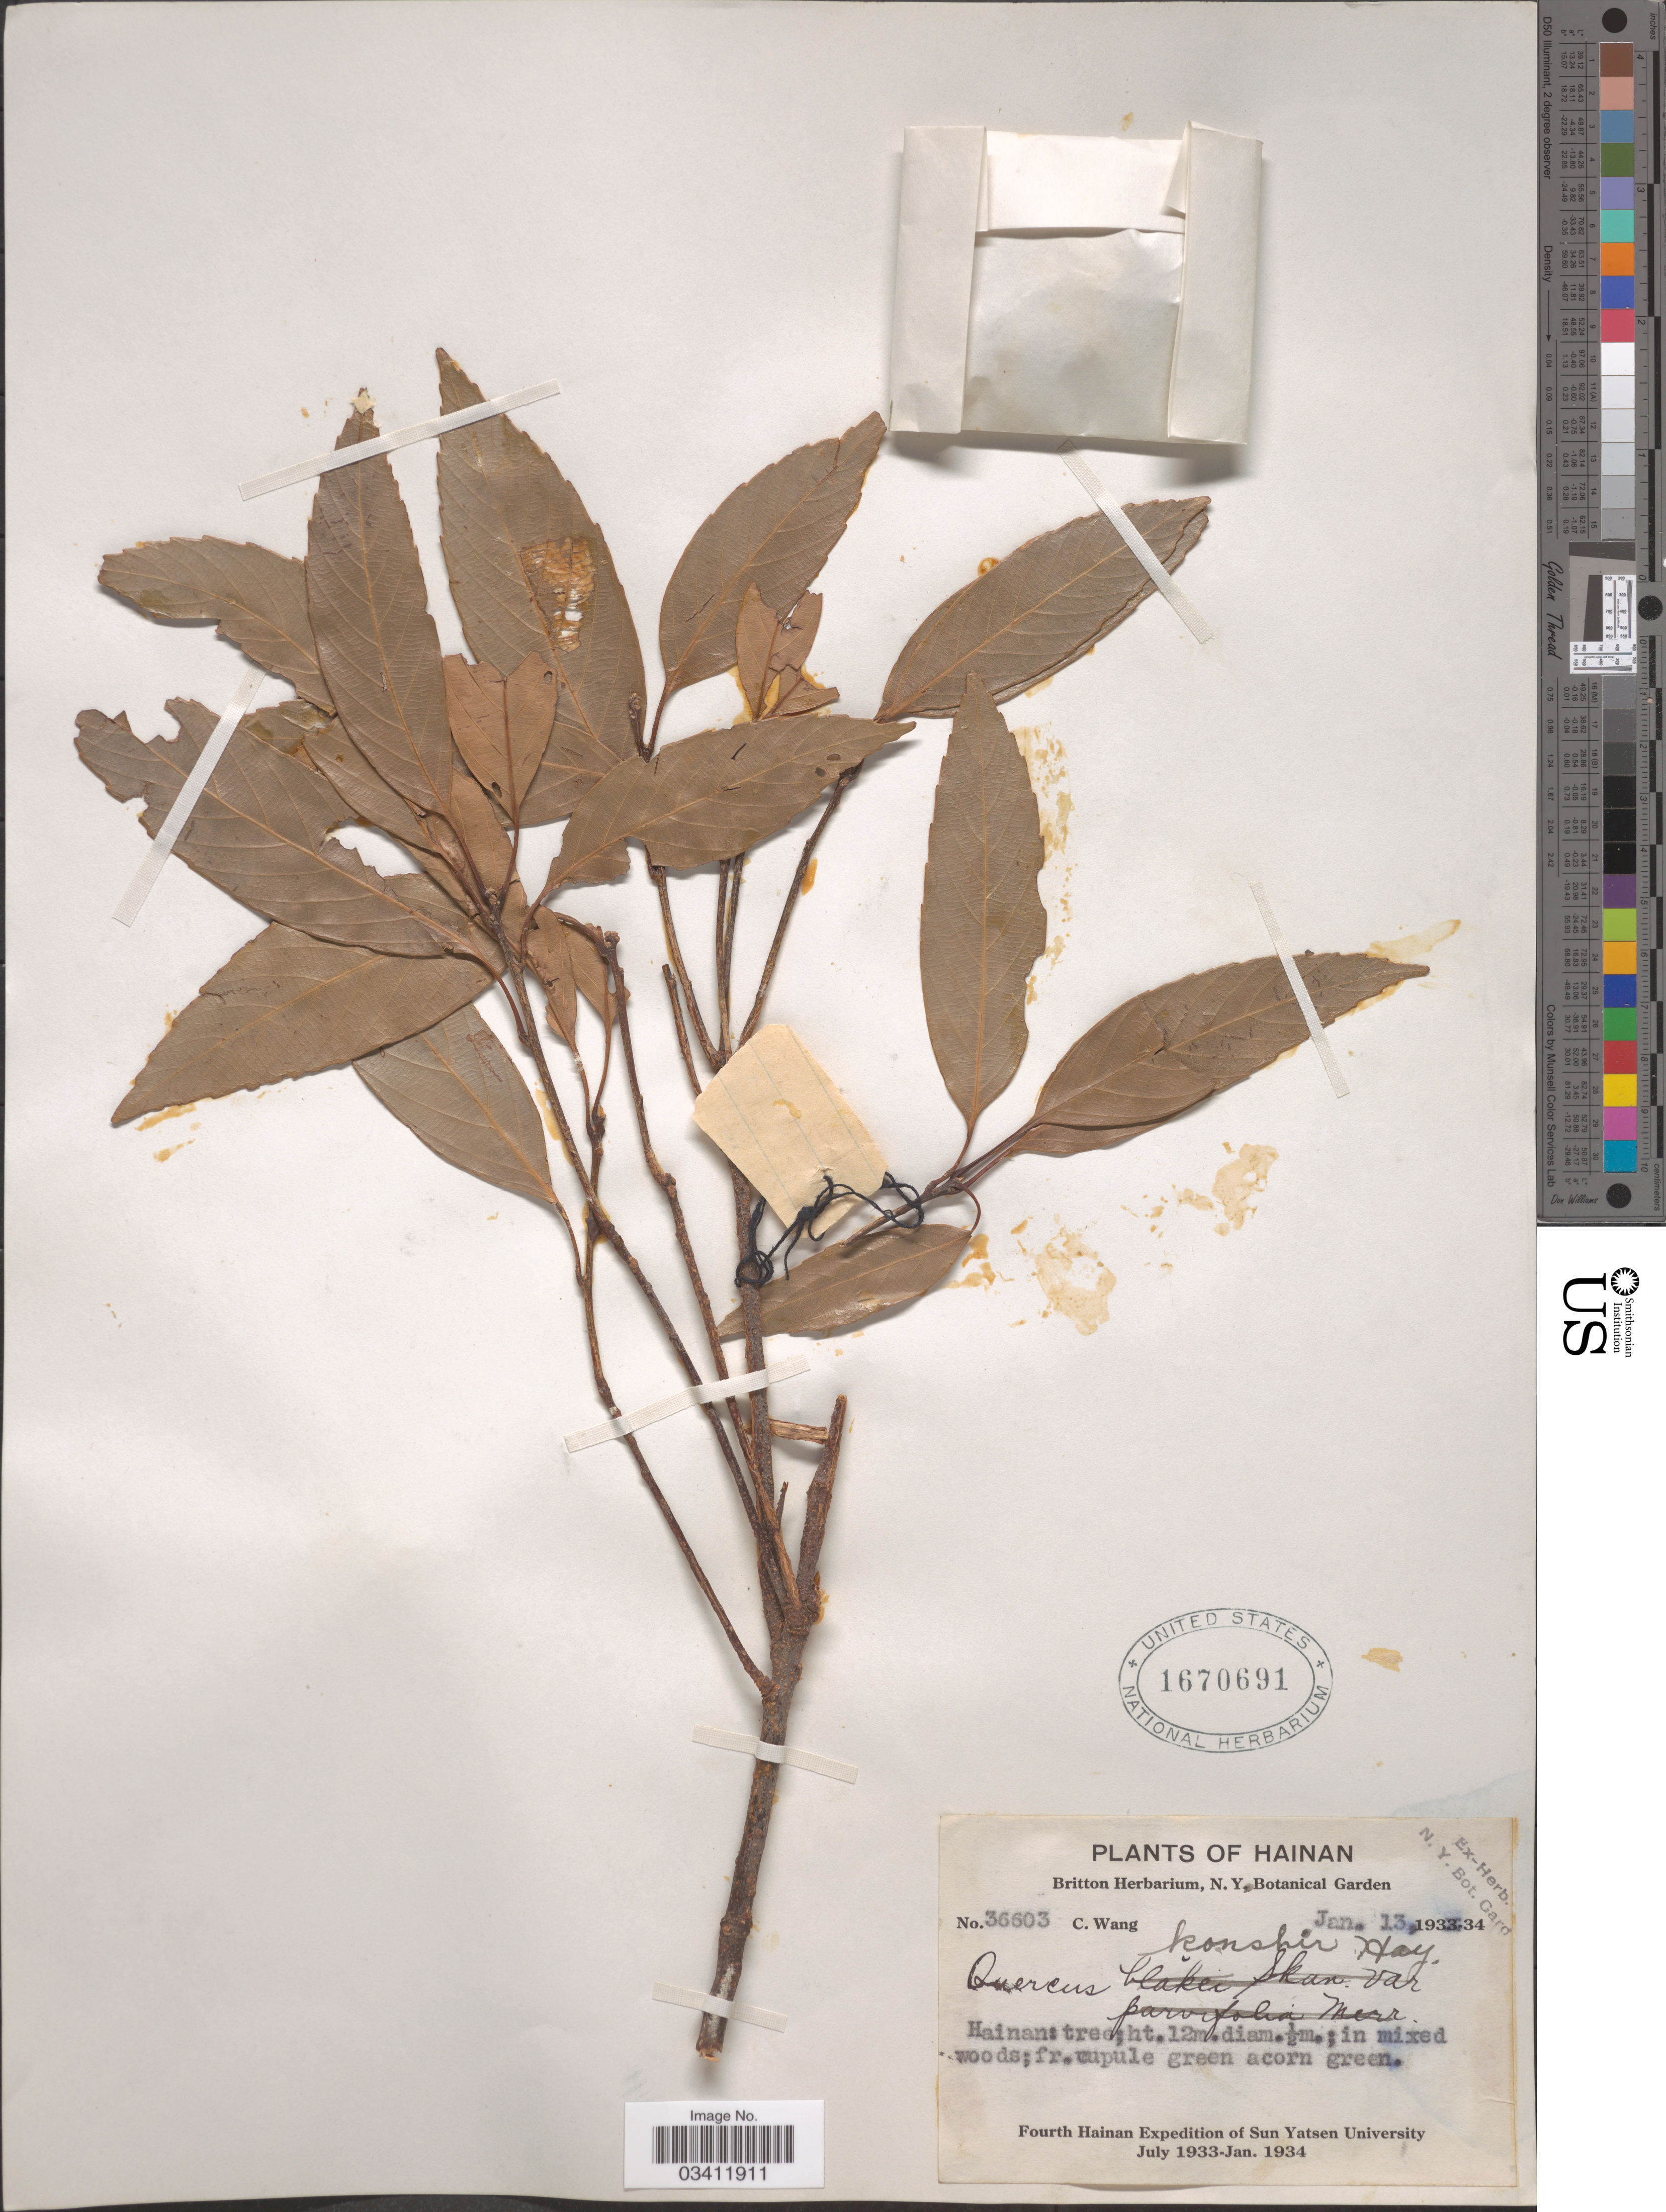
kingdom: Plantae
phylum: Tracheophyta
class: Magnoliopsida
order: Fagales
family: Fagaceae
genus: Quercus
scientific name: Quercus konishii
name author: Hayata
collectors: C. Wang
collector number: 36603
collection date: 1934-01-13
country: China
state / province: Hainan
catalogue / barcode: US 1670691